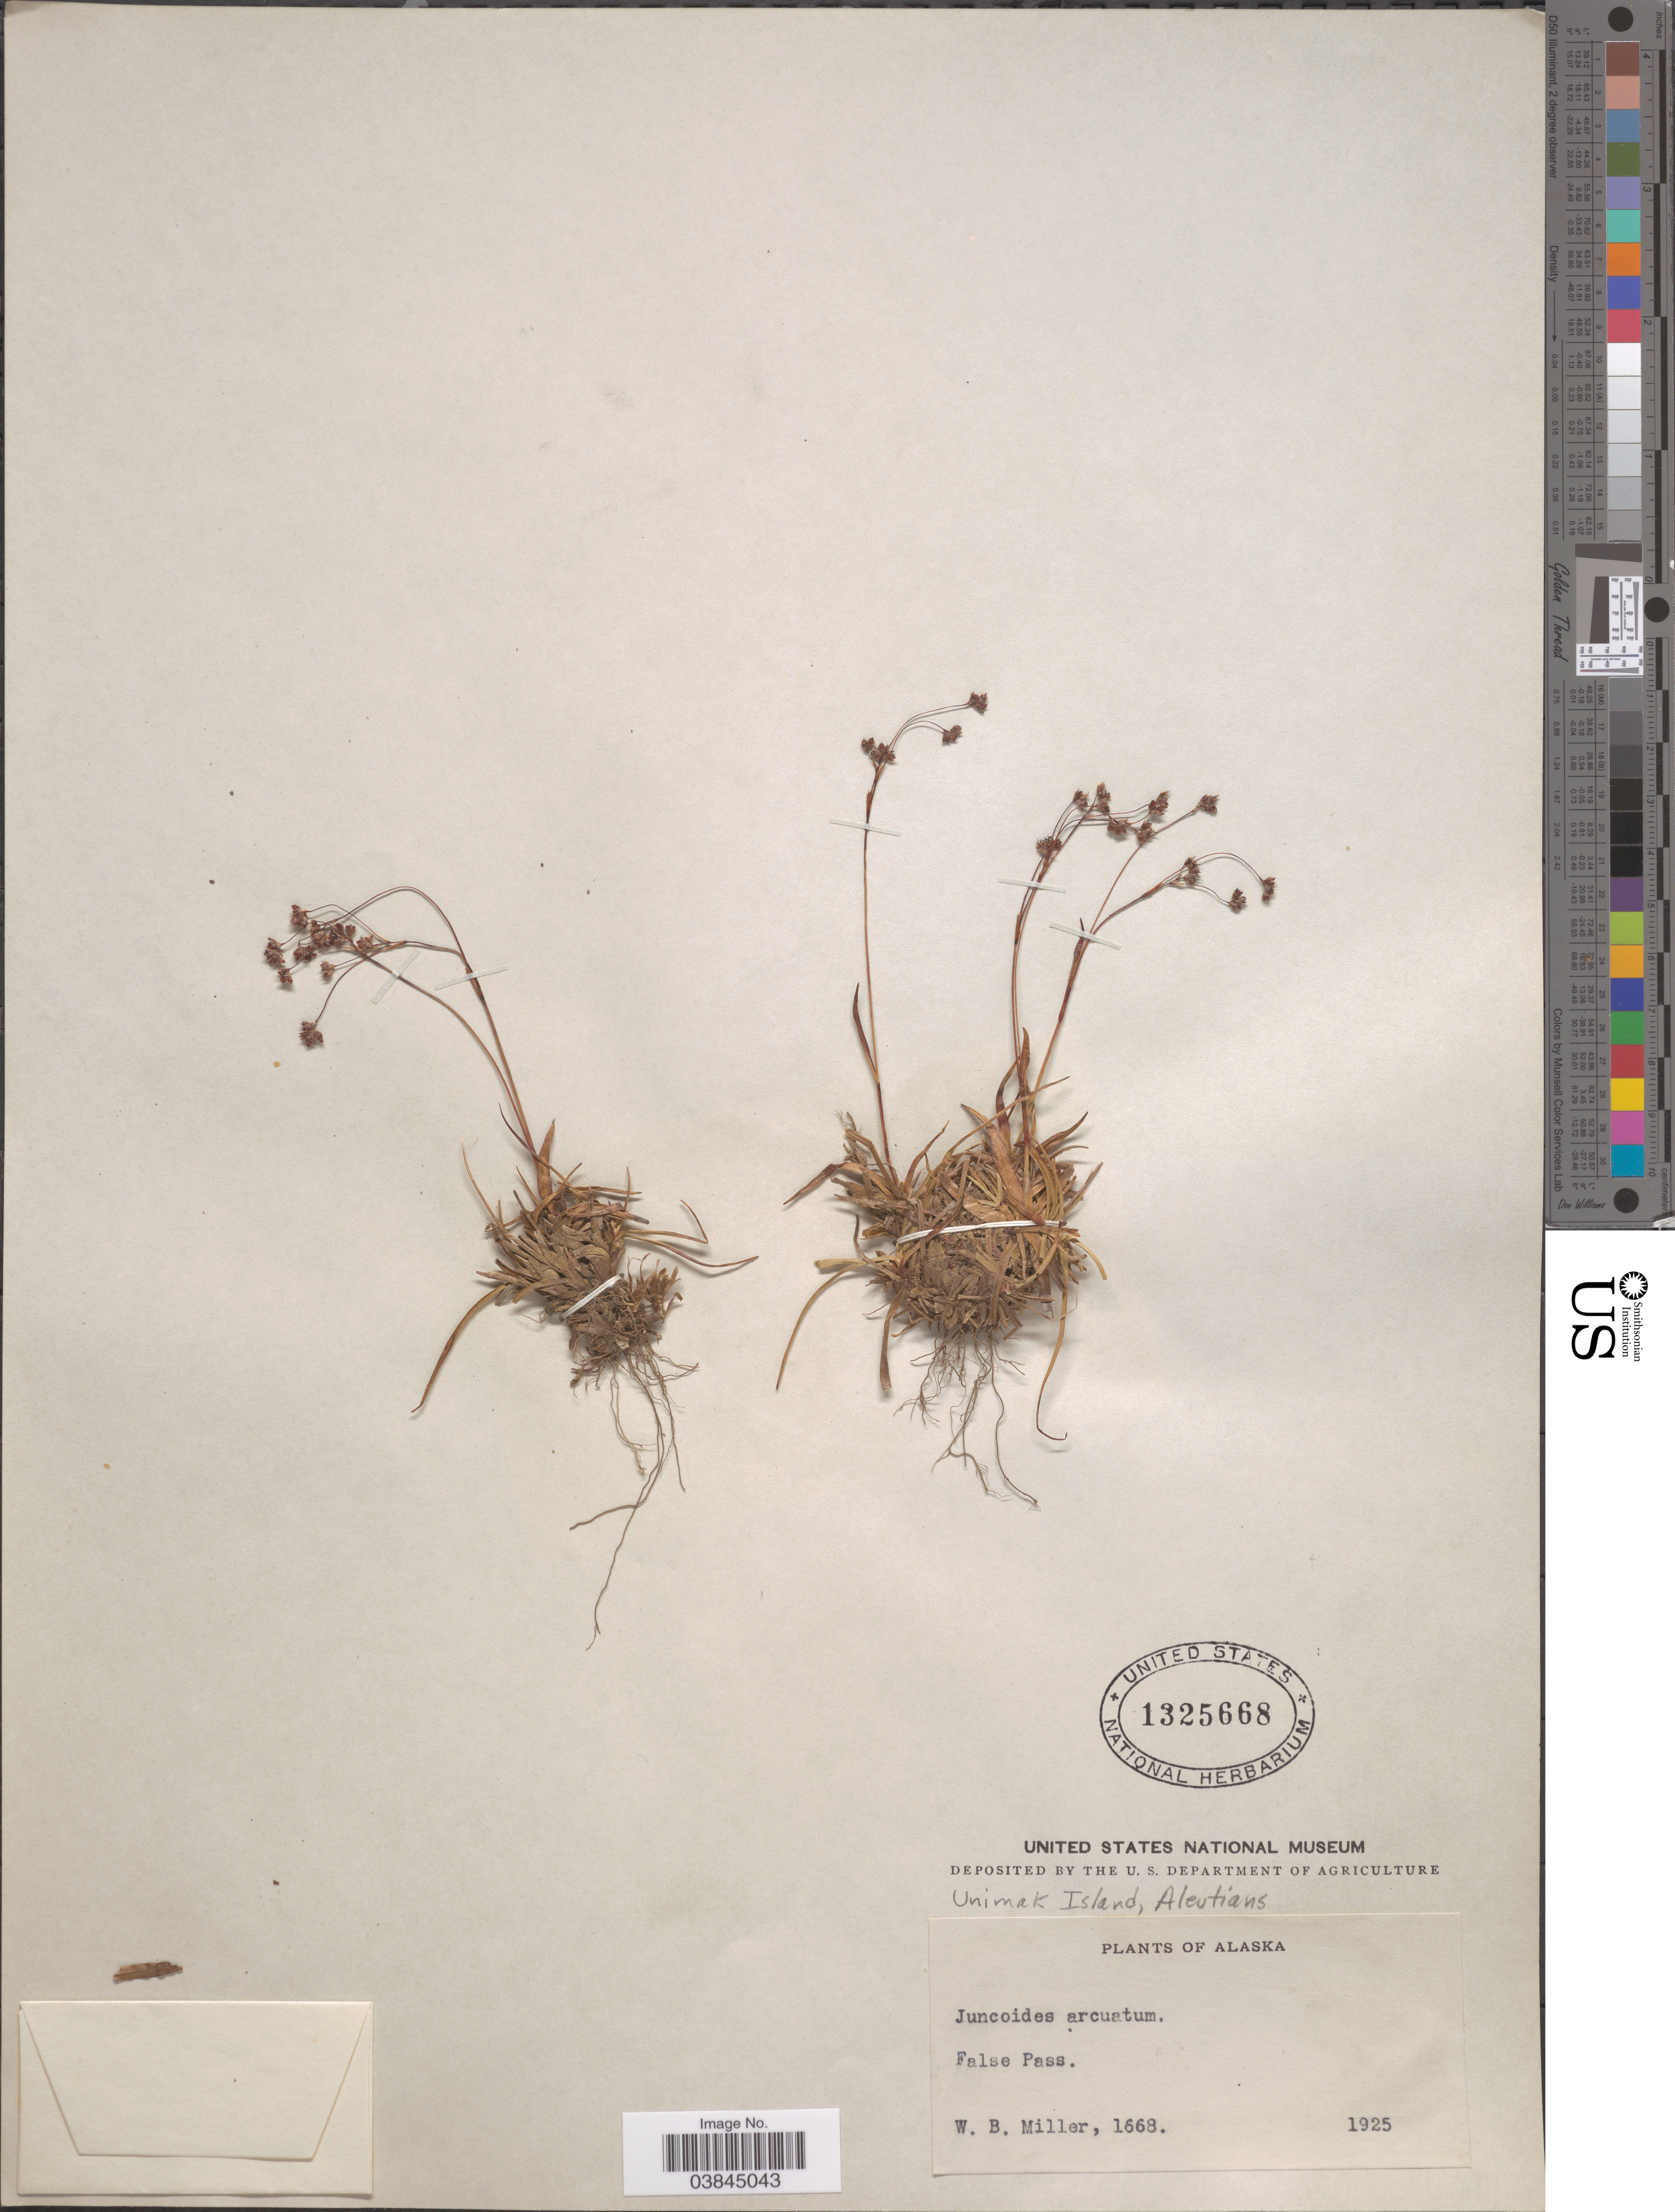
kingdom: Plantae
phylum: Tracheophyta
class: Liliopsida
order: Poales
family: Juncaceae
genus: Luzula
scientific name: Luzula arcuata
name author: (Wahlenb.) Sw.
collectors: W. Miller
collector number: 1668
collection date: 1925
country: United States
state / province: Alaska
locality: Unimak Island, Aleutians. False Pass.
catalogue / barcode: US 1325668